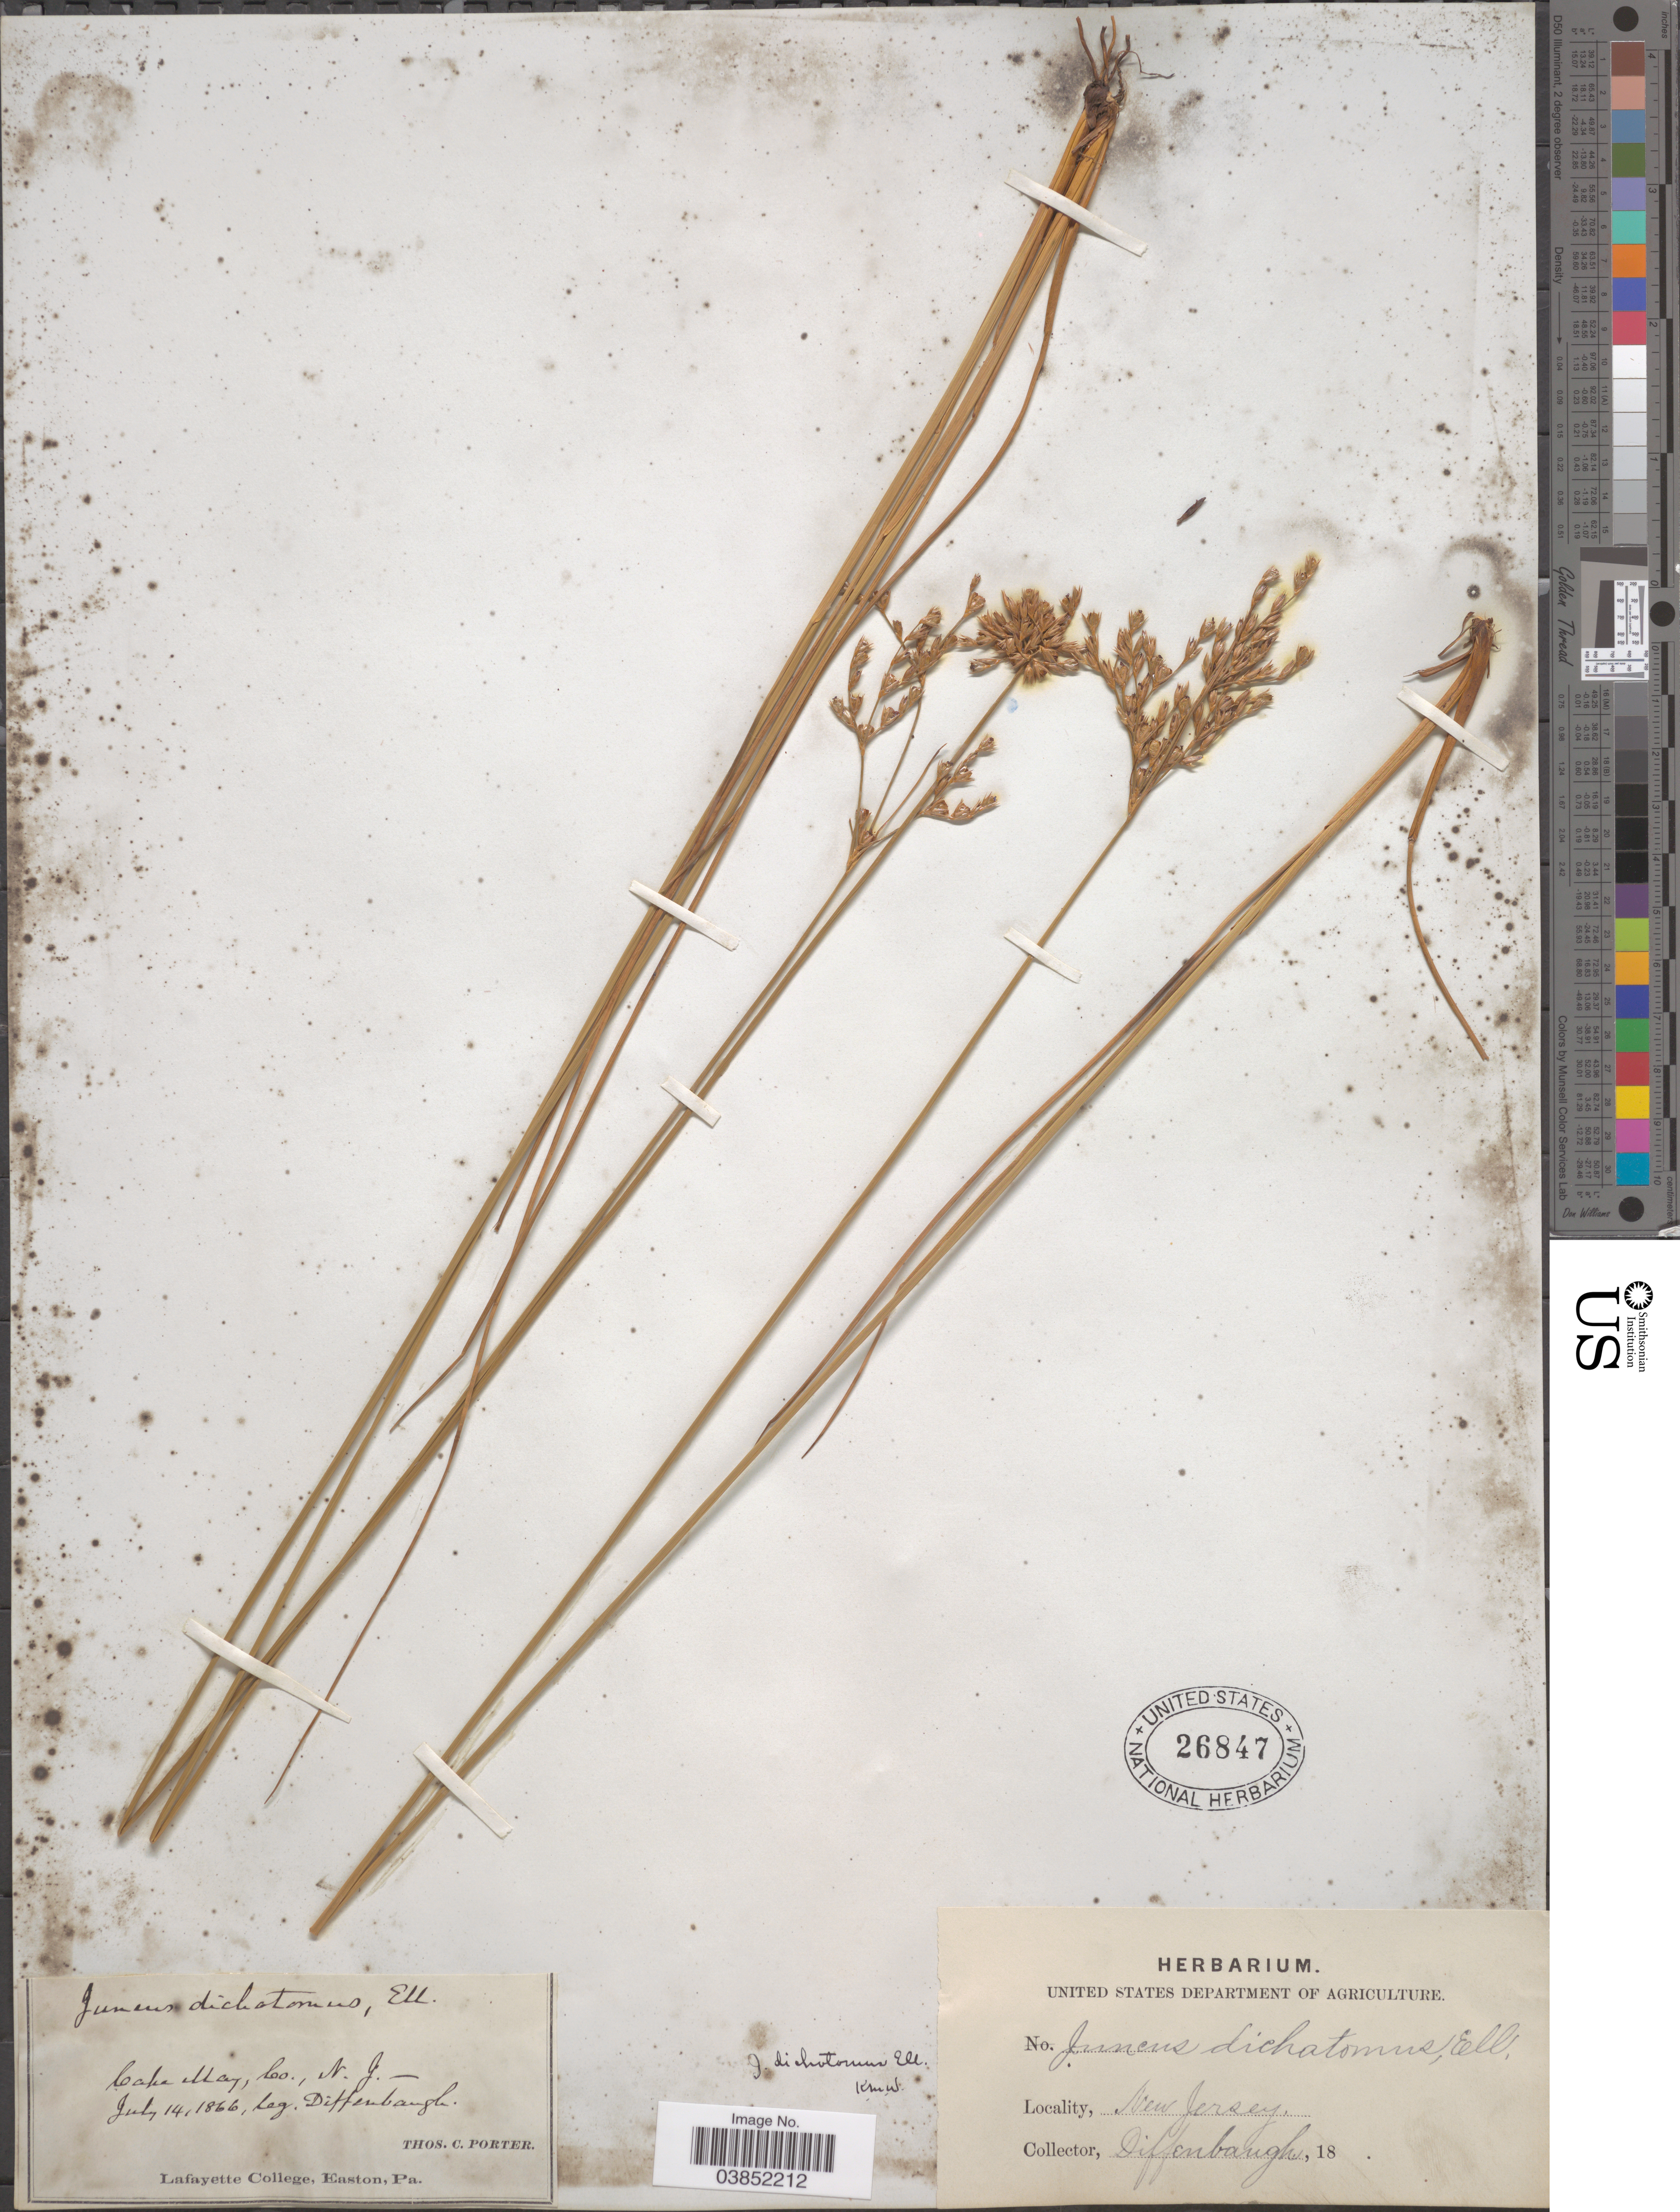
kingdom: Plantae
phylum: Tracheophyta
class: Liliopsida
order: Poales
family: Juncaceae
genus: Juncus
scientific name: Juncus dichotomus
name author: Elliott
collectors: Diffenbaugh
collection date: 1866-07-14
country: United States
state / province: New Jersey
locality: Cape May, Co.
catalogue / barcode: US 26847